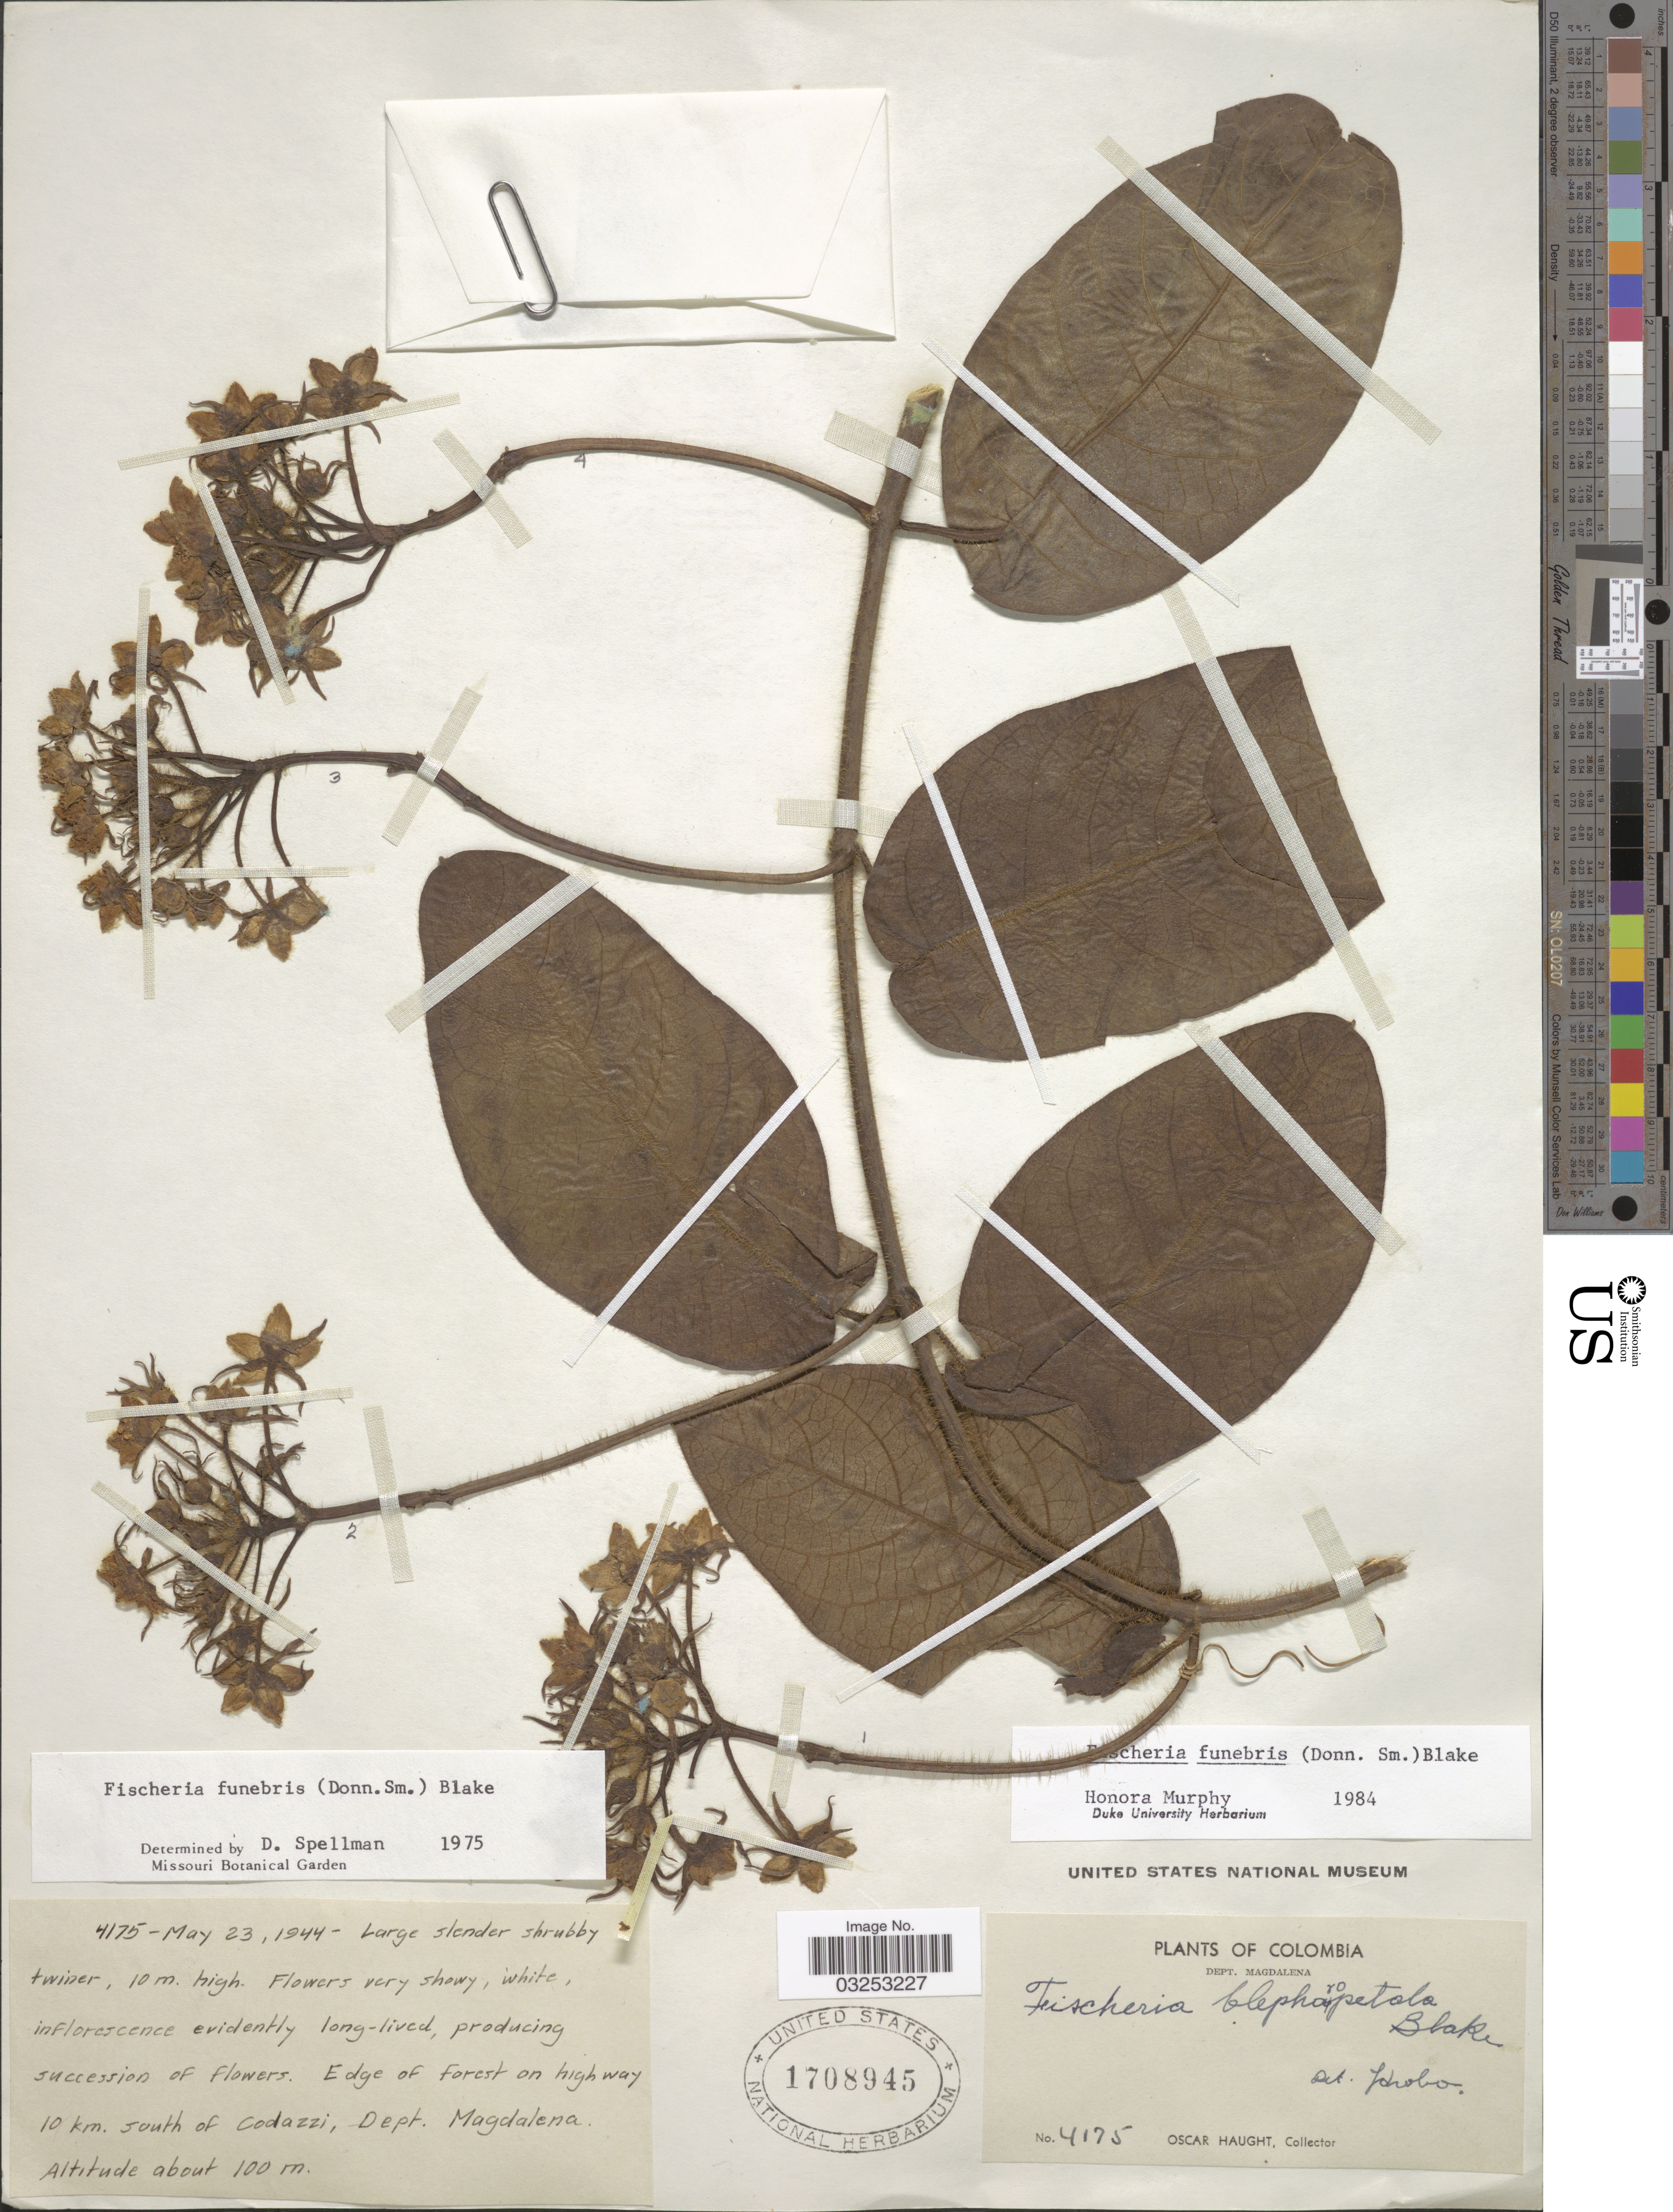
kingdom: Plantae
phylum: Tracheophyta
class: Magnoliopsida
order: Gentianales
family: Apocynaceae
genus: Fischeria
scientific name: Fischeria funebris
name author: (Donn. Sm.) S.F. Blake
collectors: O. L. Haught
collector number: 4175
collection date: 1944-05-23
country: Colombia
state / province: Magdalena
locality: Dept. Magdalena. Edge of forest on highway 10 km. south of Codazzi.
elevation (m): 100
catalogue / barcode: US 1708945